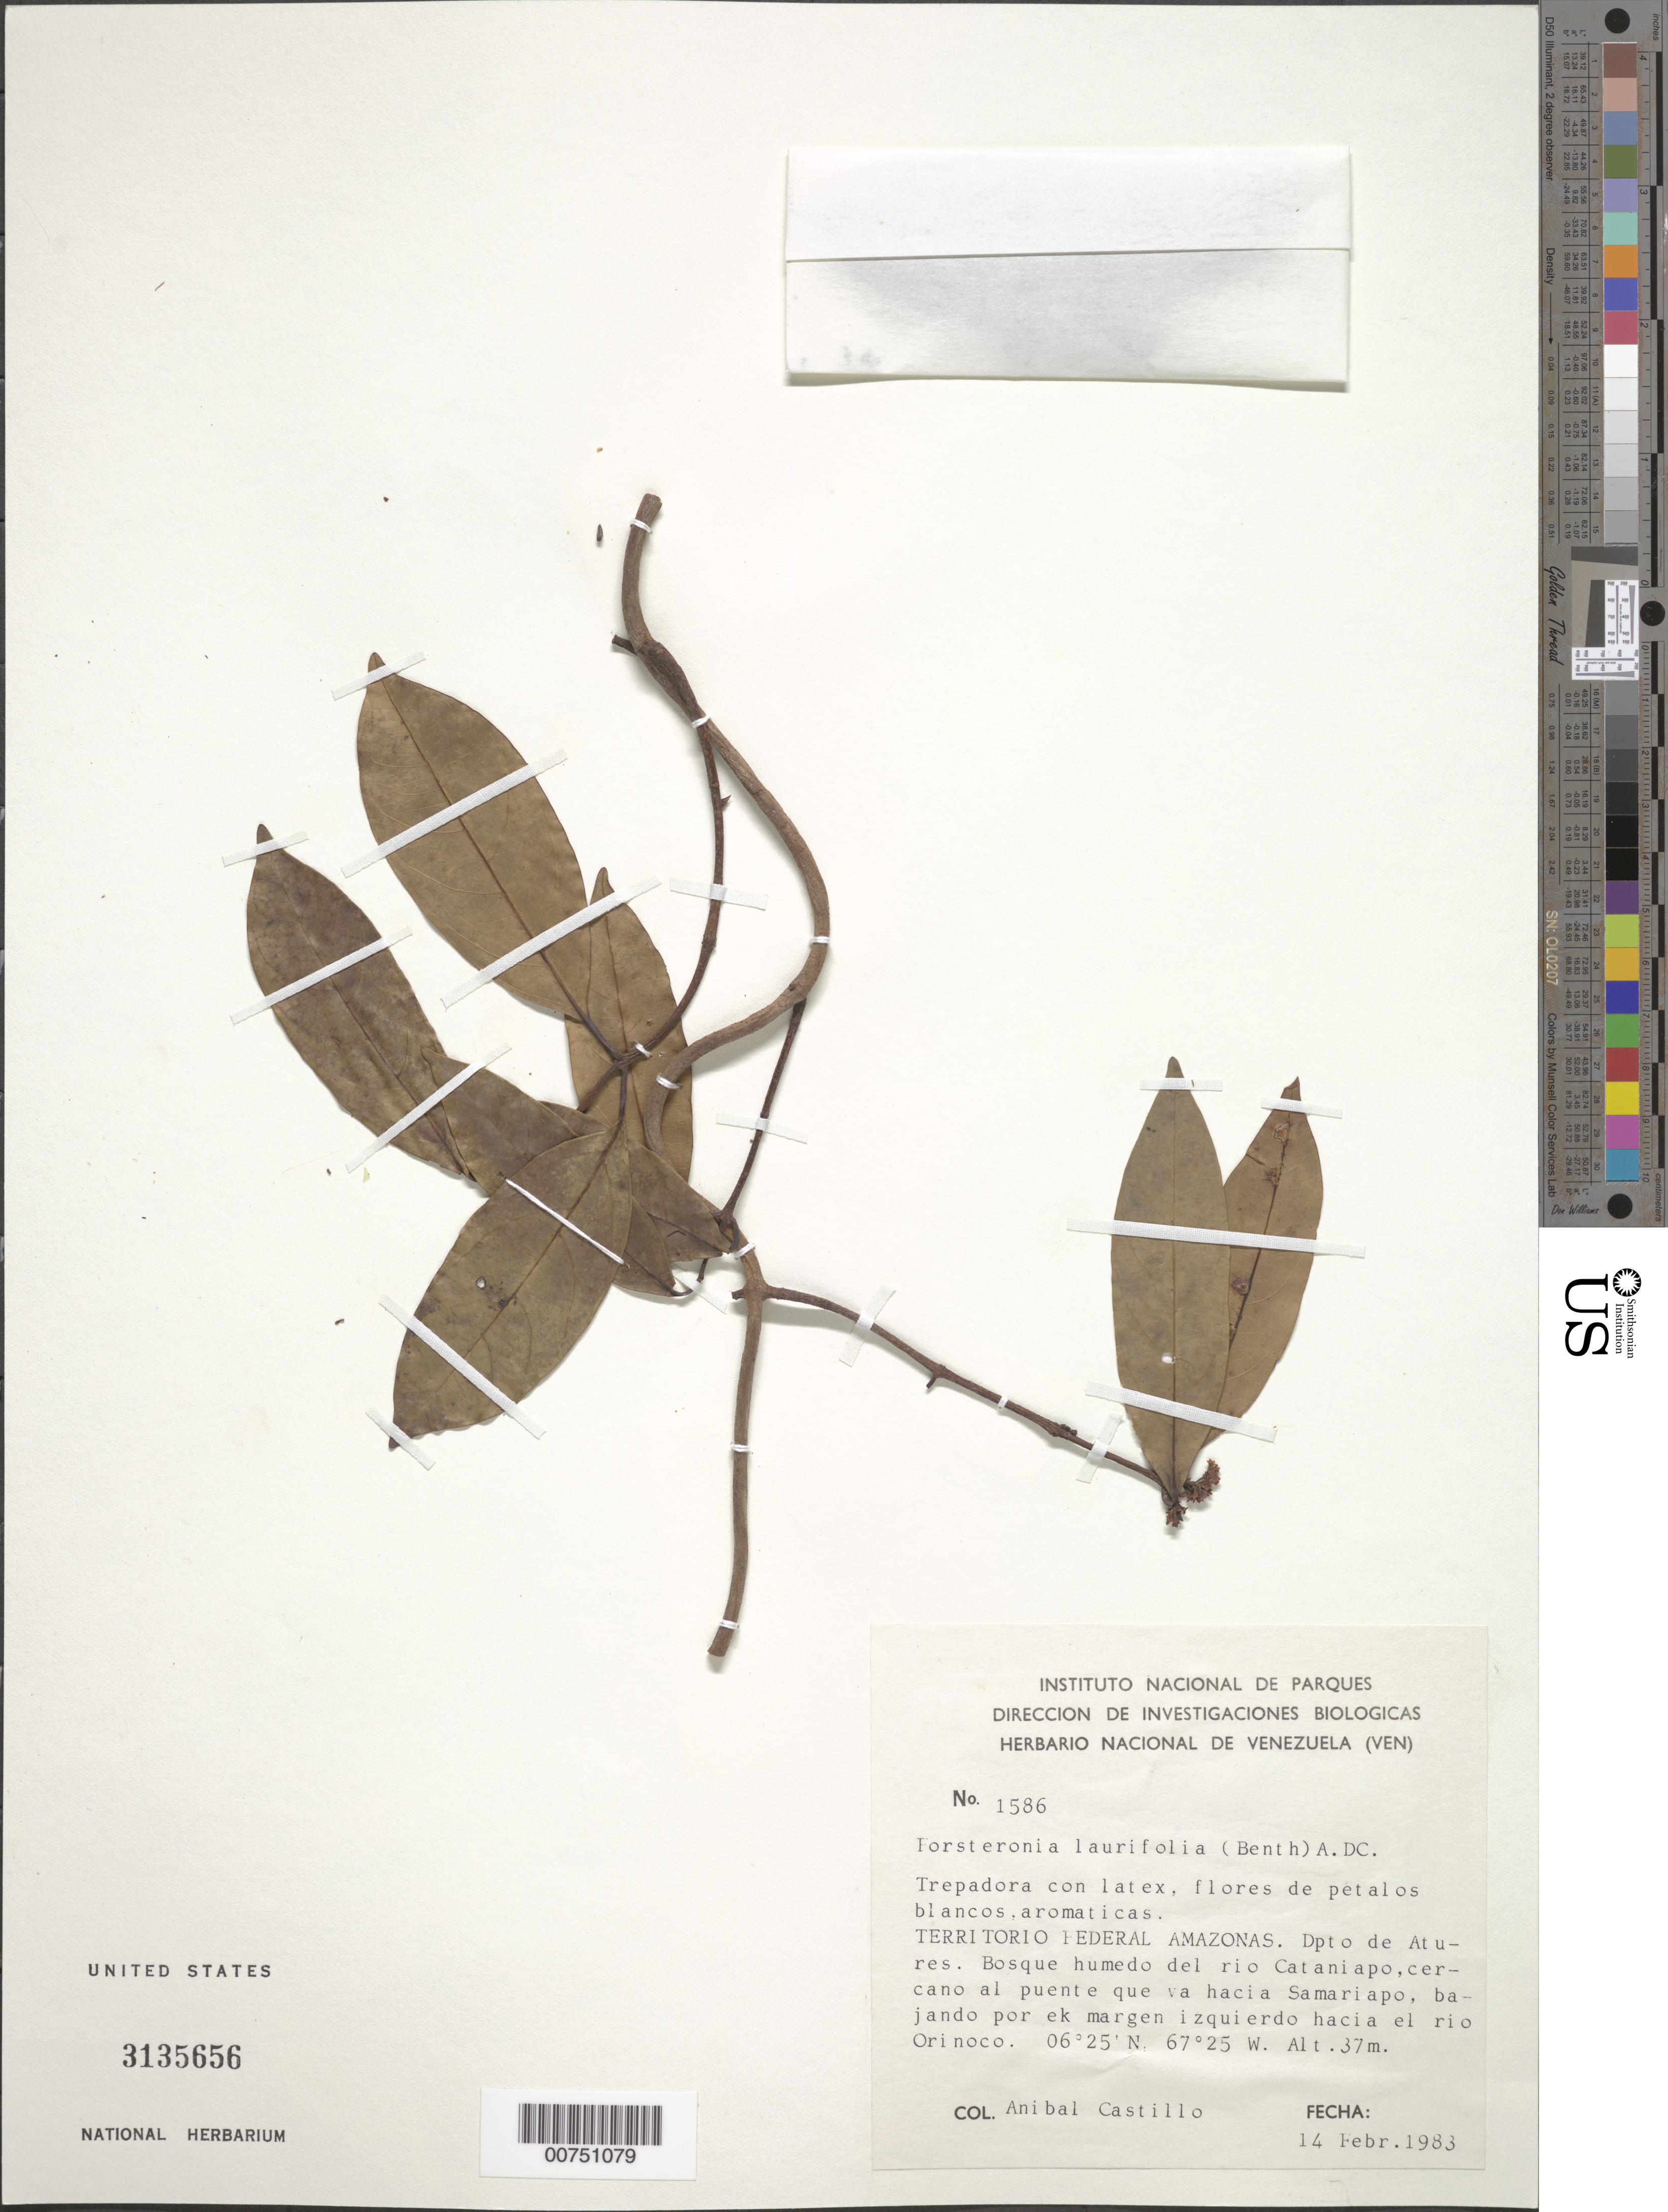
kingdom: Plantae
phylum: Tracheophyta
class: Magnoliopsida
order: Gentianales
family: Apocynaceae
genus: Forsteronia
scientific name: Forsteronia laurifolia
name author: (Benth.) A. DC.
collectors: A. Castillo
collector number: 1586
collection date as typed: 14-Feb-83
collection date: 1983-02-14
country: Venezuela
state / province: Amazonas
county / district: Atures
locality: Samariapo, near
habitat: Bosque humedo del rio Cataniapo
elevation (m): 37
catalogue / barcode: US 3135656